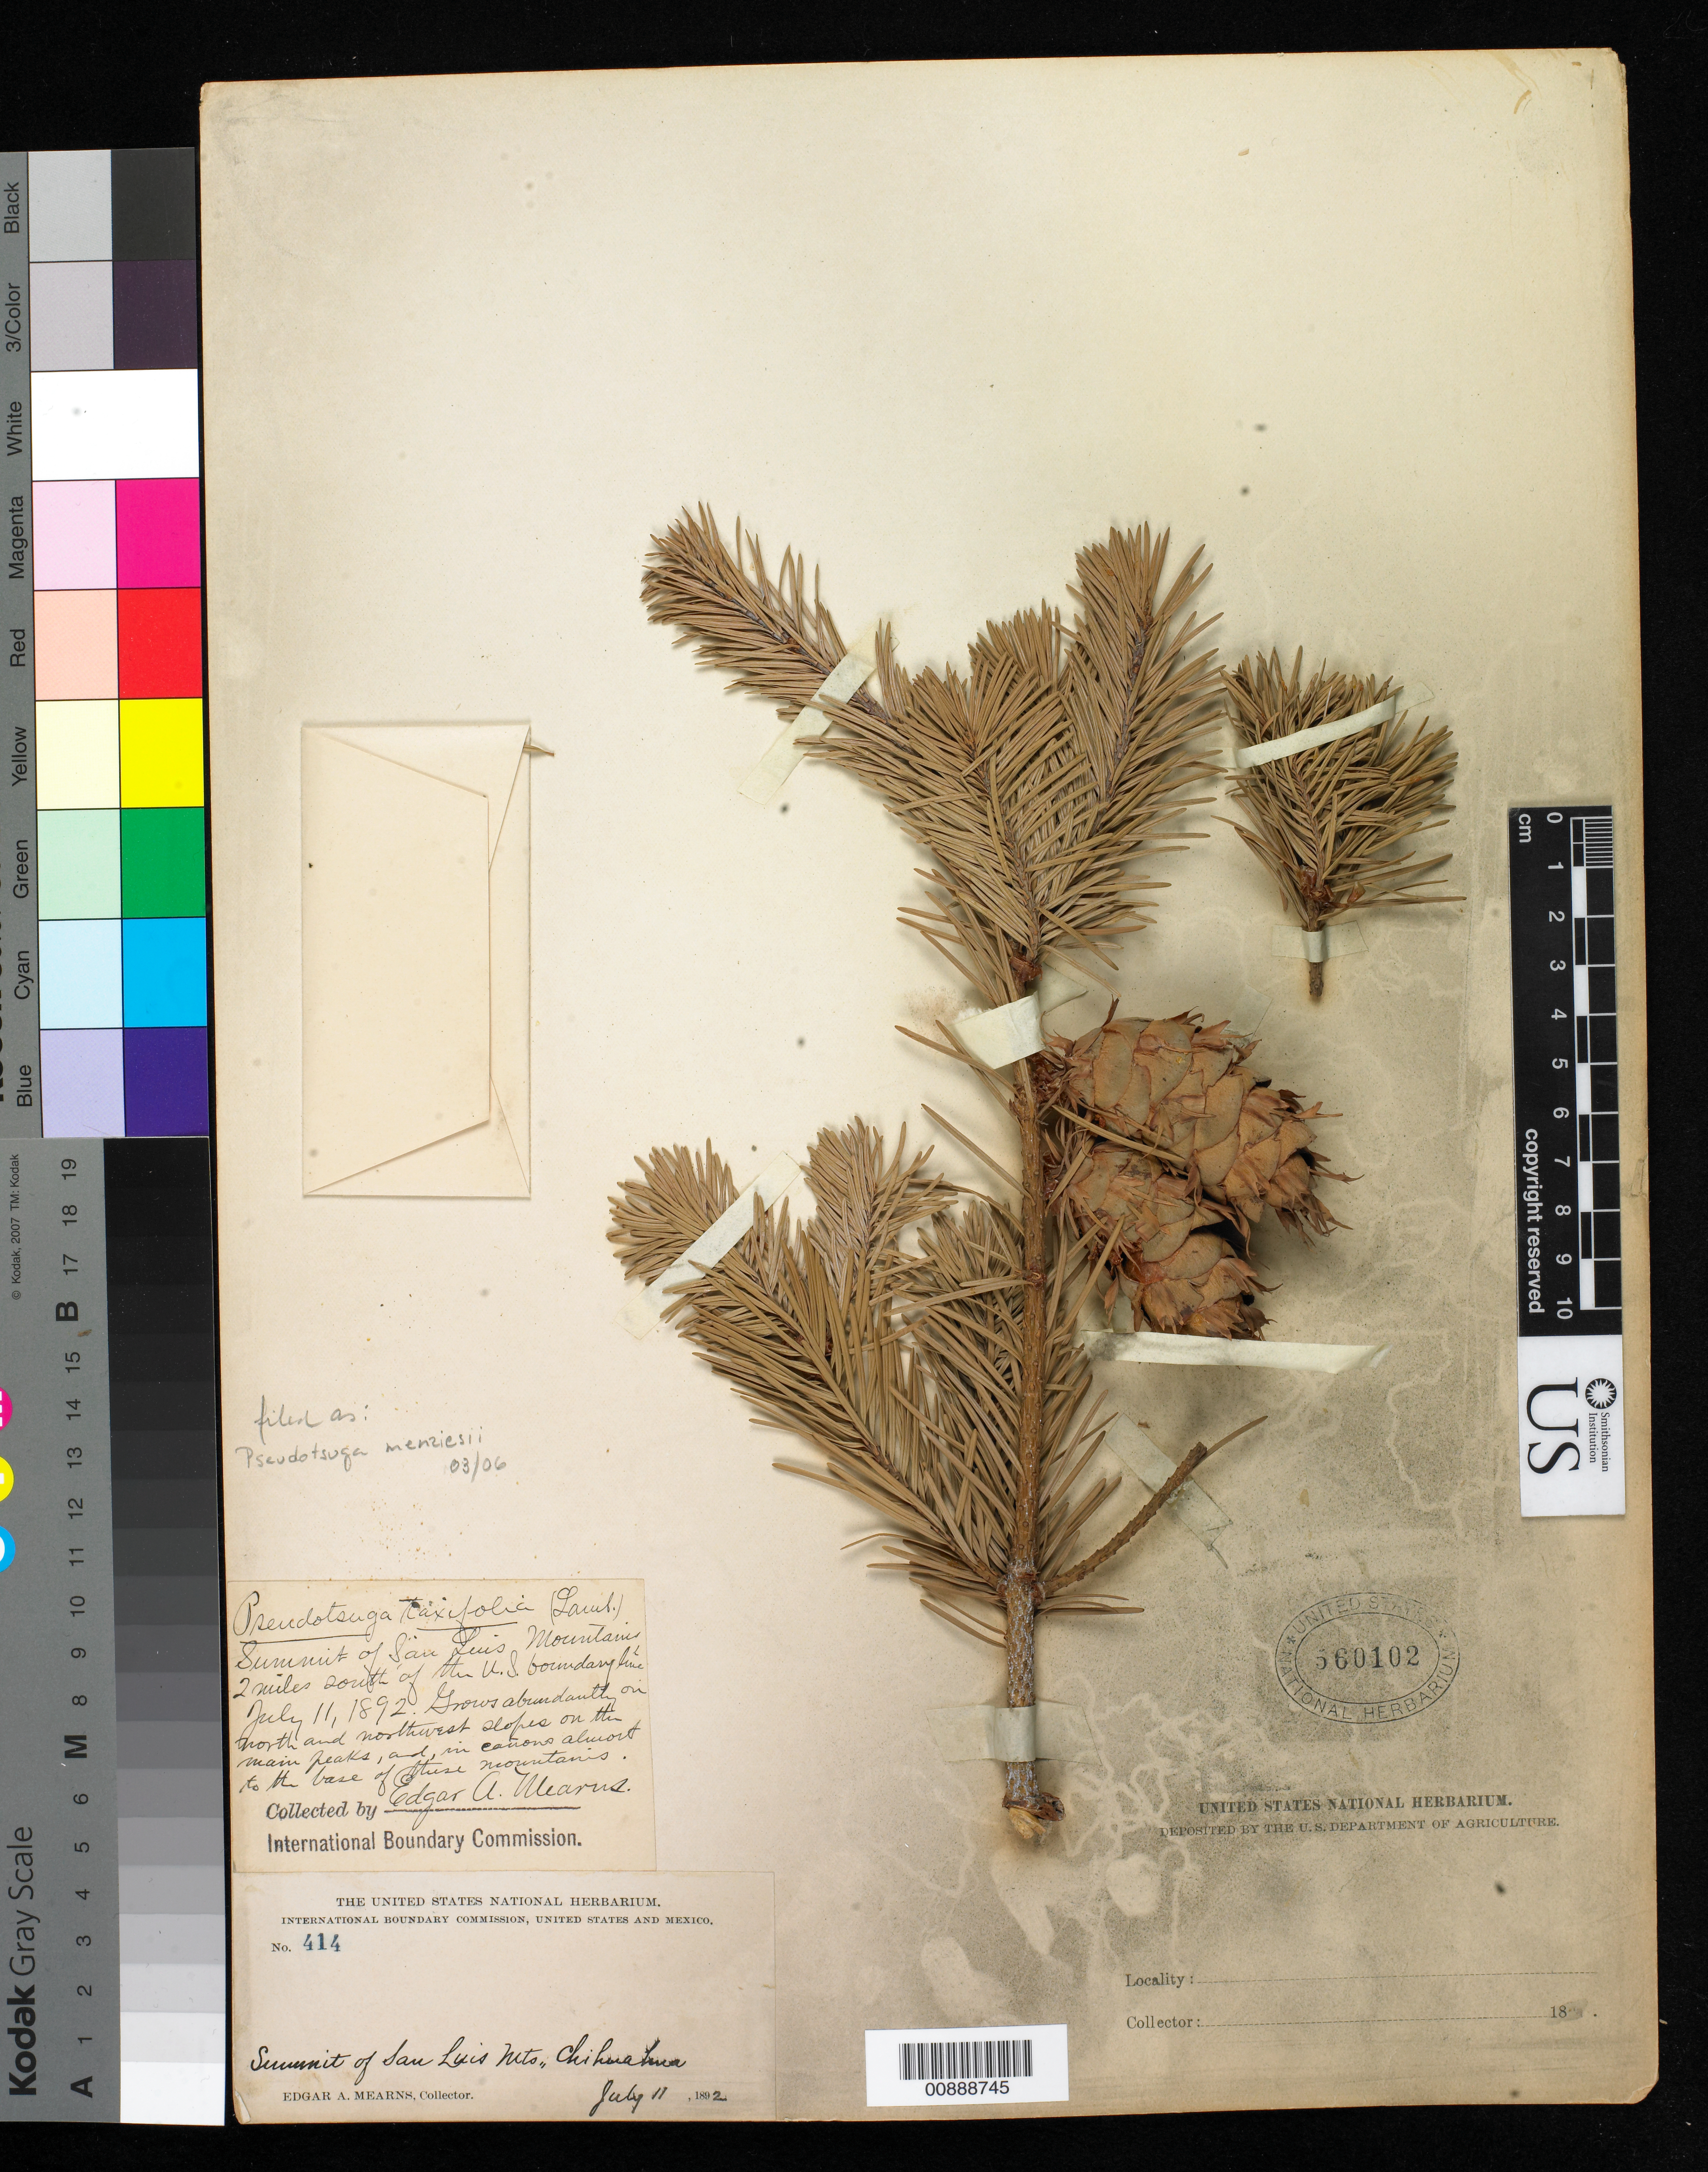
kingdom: Plantae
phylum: Tracheophyta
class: Pinopsida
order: Pinales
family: Pinaceae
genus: Pseudotsuga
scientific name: Pseudotsuga menziesii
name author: (Mirb.) Franco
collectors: E. A. Mearns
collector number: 414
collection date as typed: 11 Jul 1892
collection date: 1892-07-11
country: Mexico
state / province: Chihuahua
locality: Summit of San Luis Mts., Chihuahua. 2 miles south of the U.S. Boundary Line.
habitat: N and NW slopes on the main peaks, and in cañons almost to the base of these mountains.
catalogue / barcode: US 560102